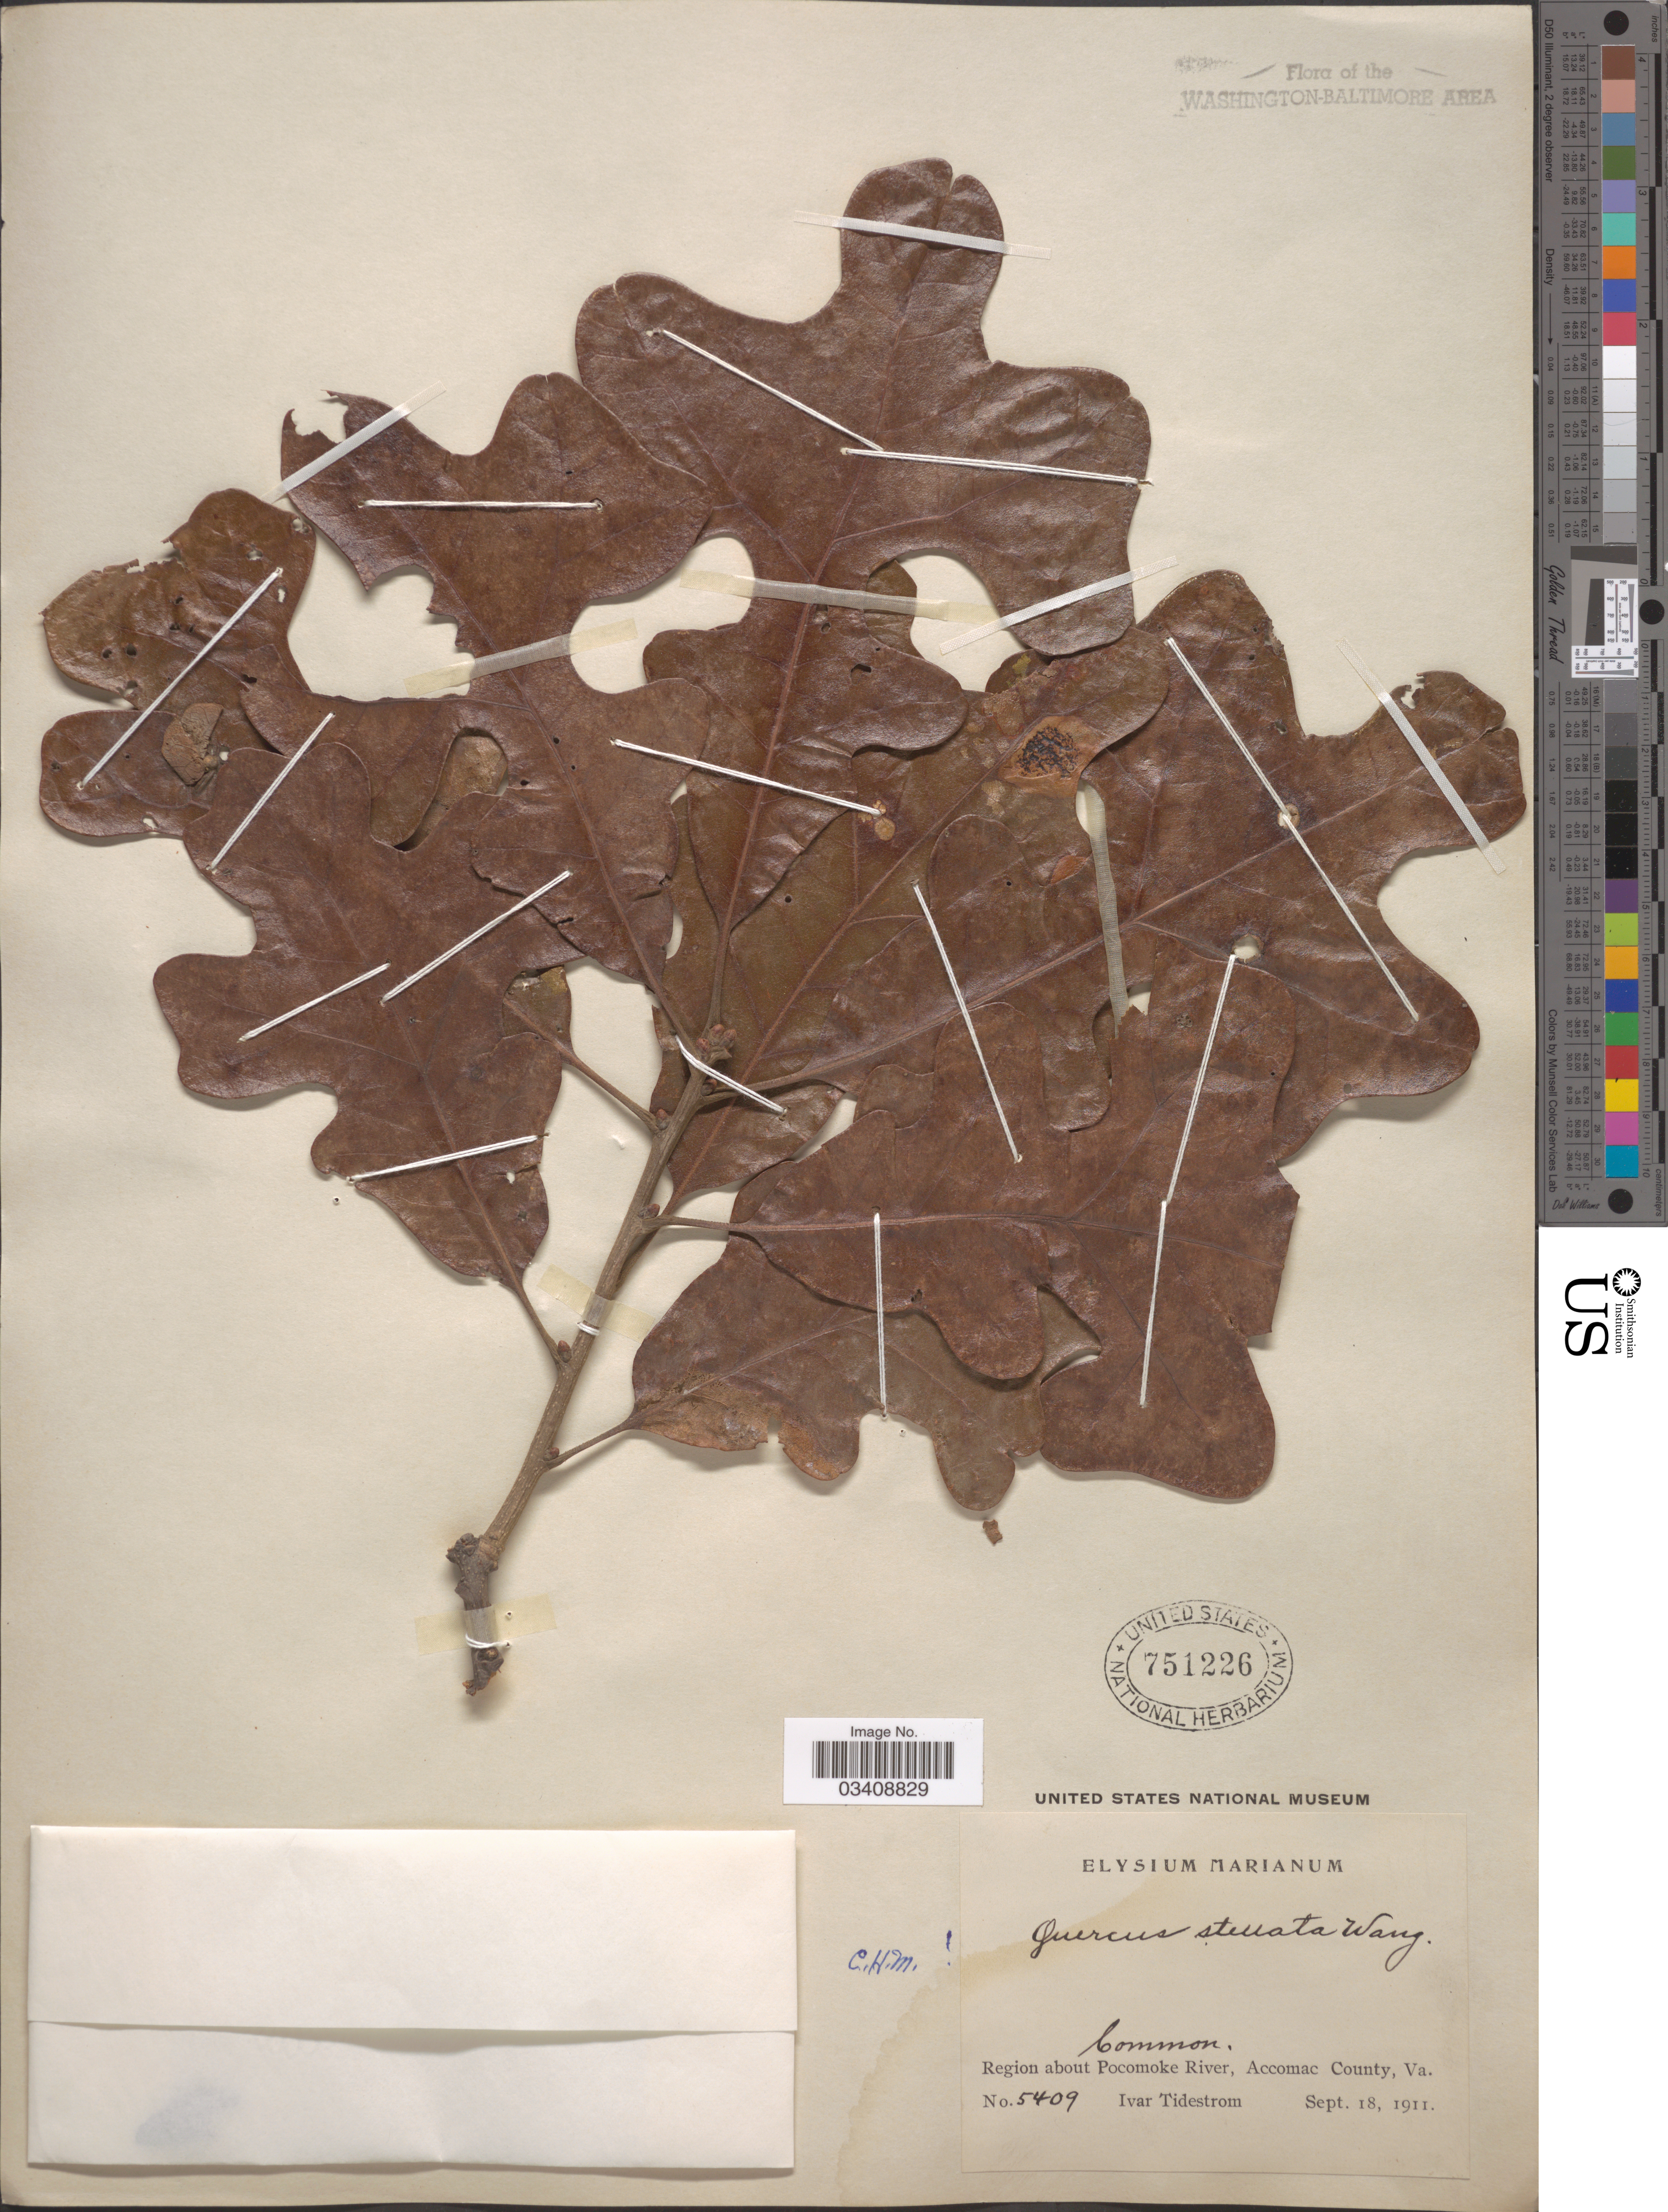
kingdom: Plantae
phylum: Tracheophyta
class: Magnoliopsida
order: Fagales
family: Fagaceae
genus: Quercus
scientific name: Quercus stellata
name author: Wangenh.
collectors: I. F. Tidestrom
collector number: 5409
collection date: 1911-09-18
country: United States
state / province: Virginia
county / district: Accomack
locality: Region about Pocomoke River, Accomac County.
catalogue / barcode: US 751226